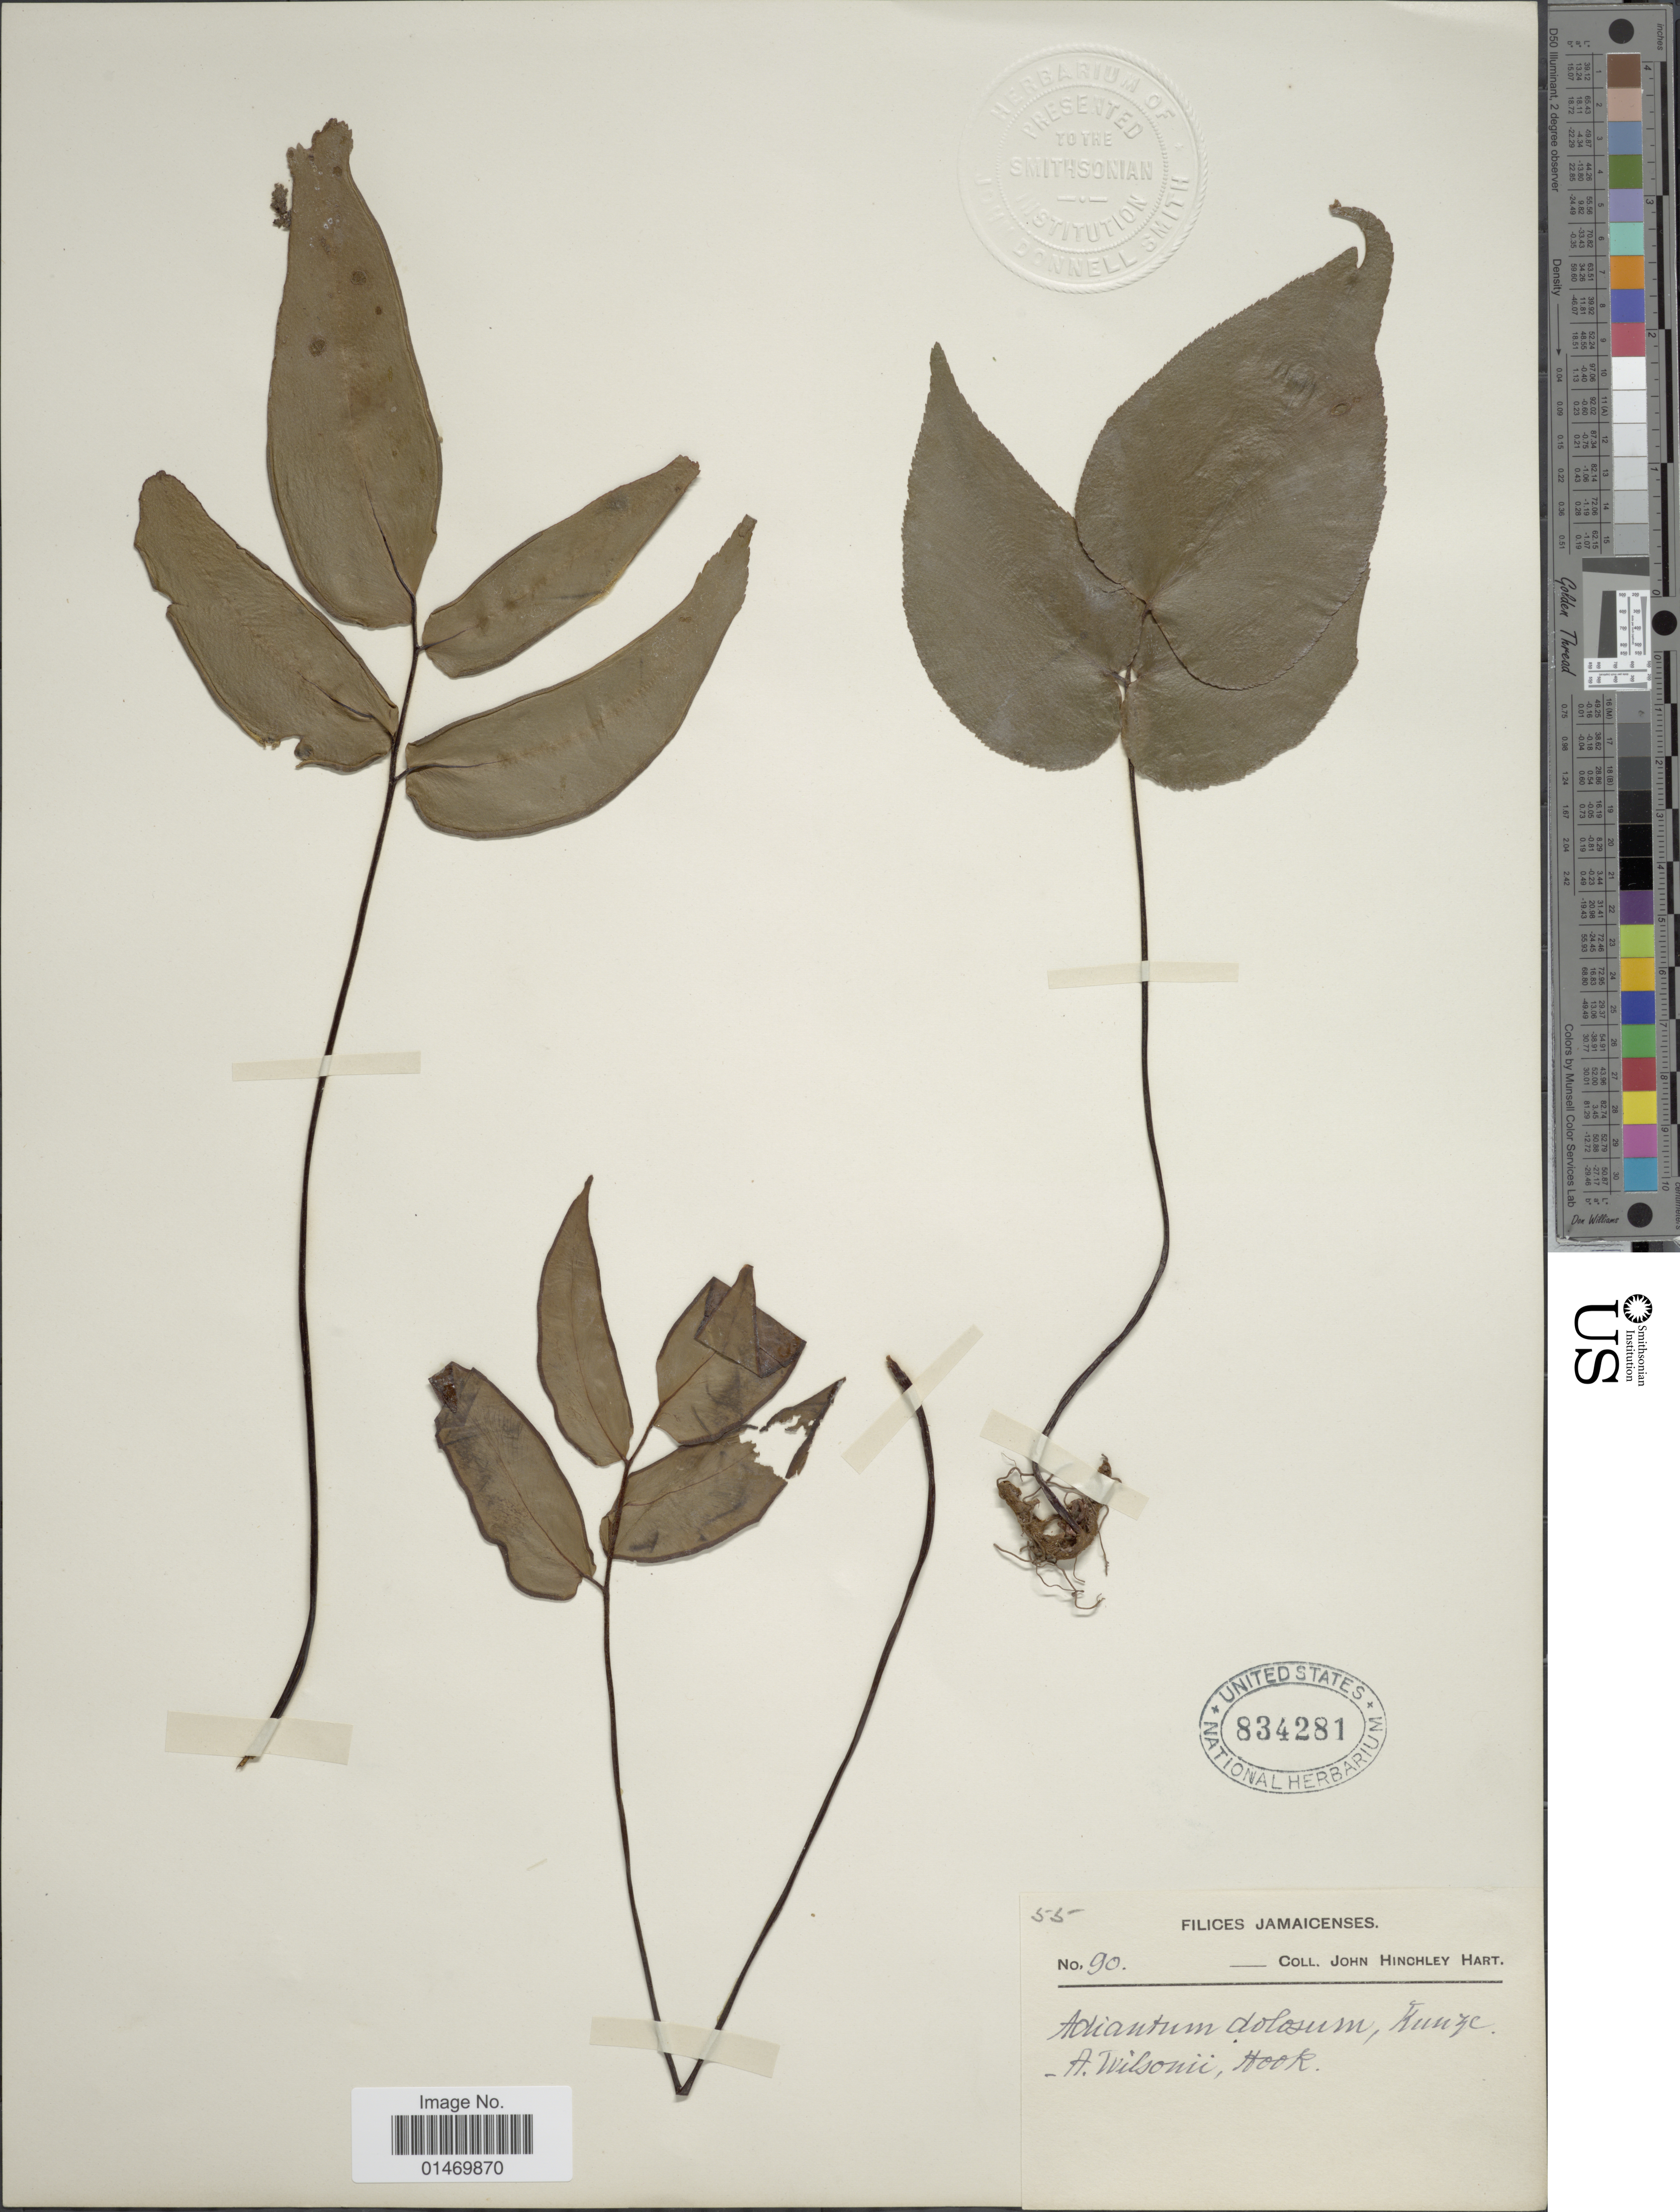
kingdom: Plantae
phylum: Tracheophyta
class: Polypodiopsida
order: Polypodiales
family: Pteridaceae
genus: Adiantum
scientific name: Adiantum wilsonii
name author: Hook.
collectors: J. H. Hart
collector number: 90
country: Jamaica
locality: Jamaica.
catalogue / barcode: US 834281